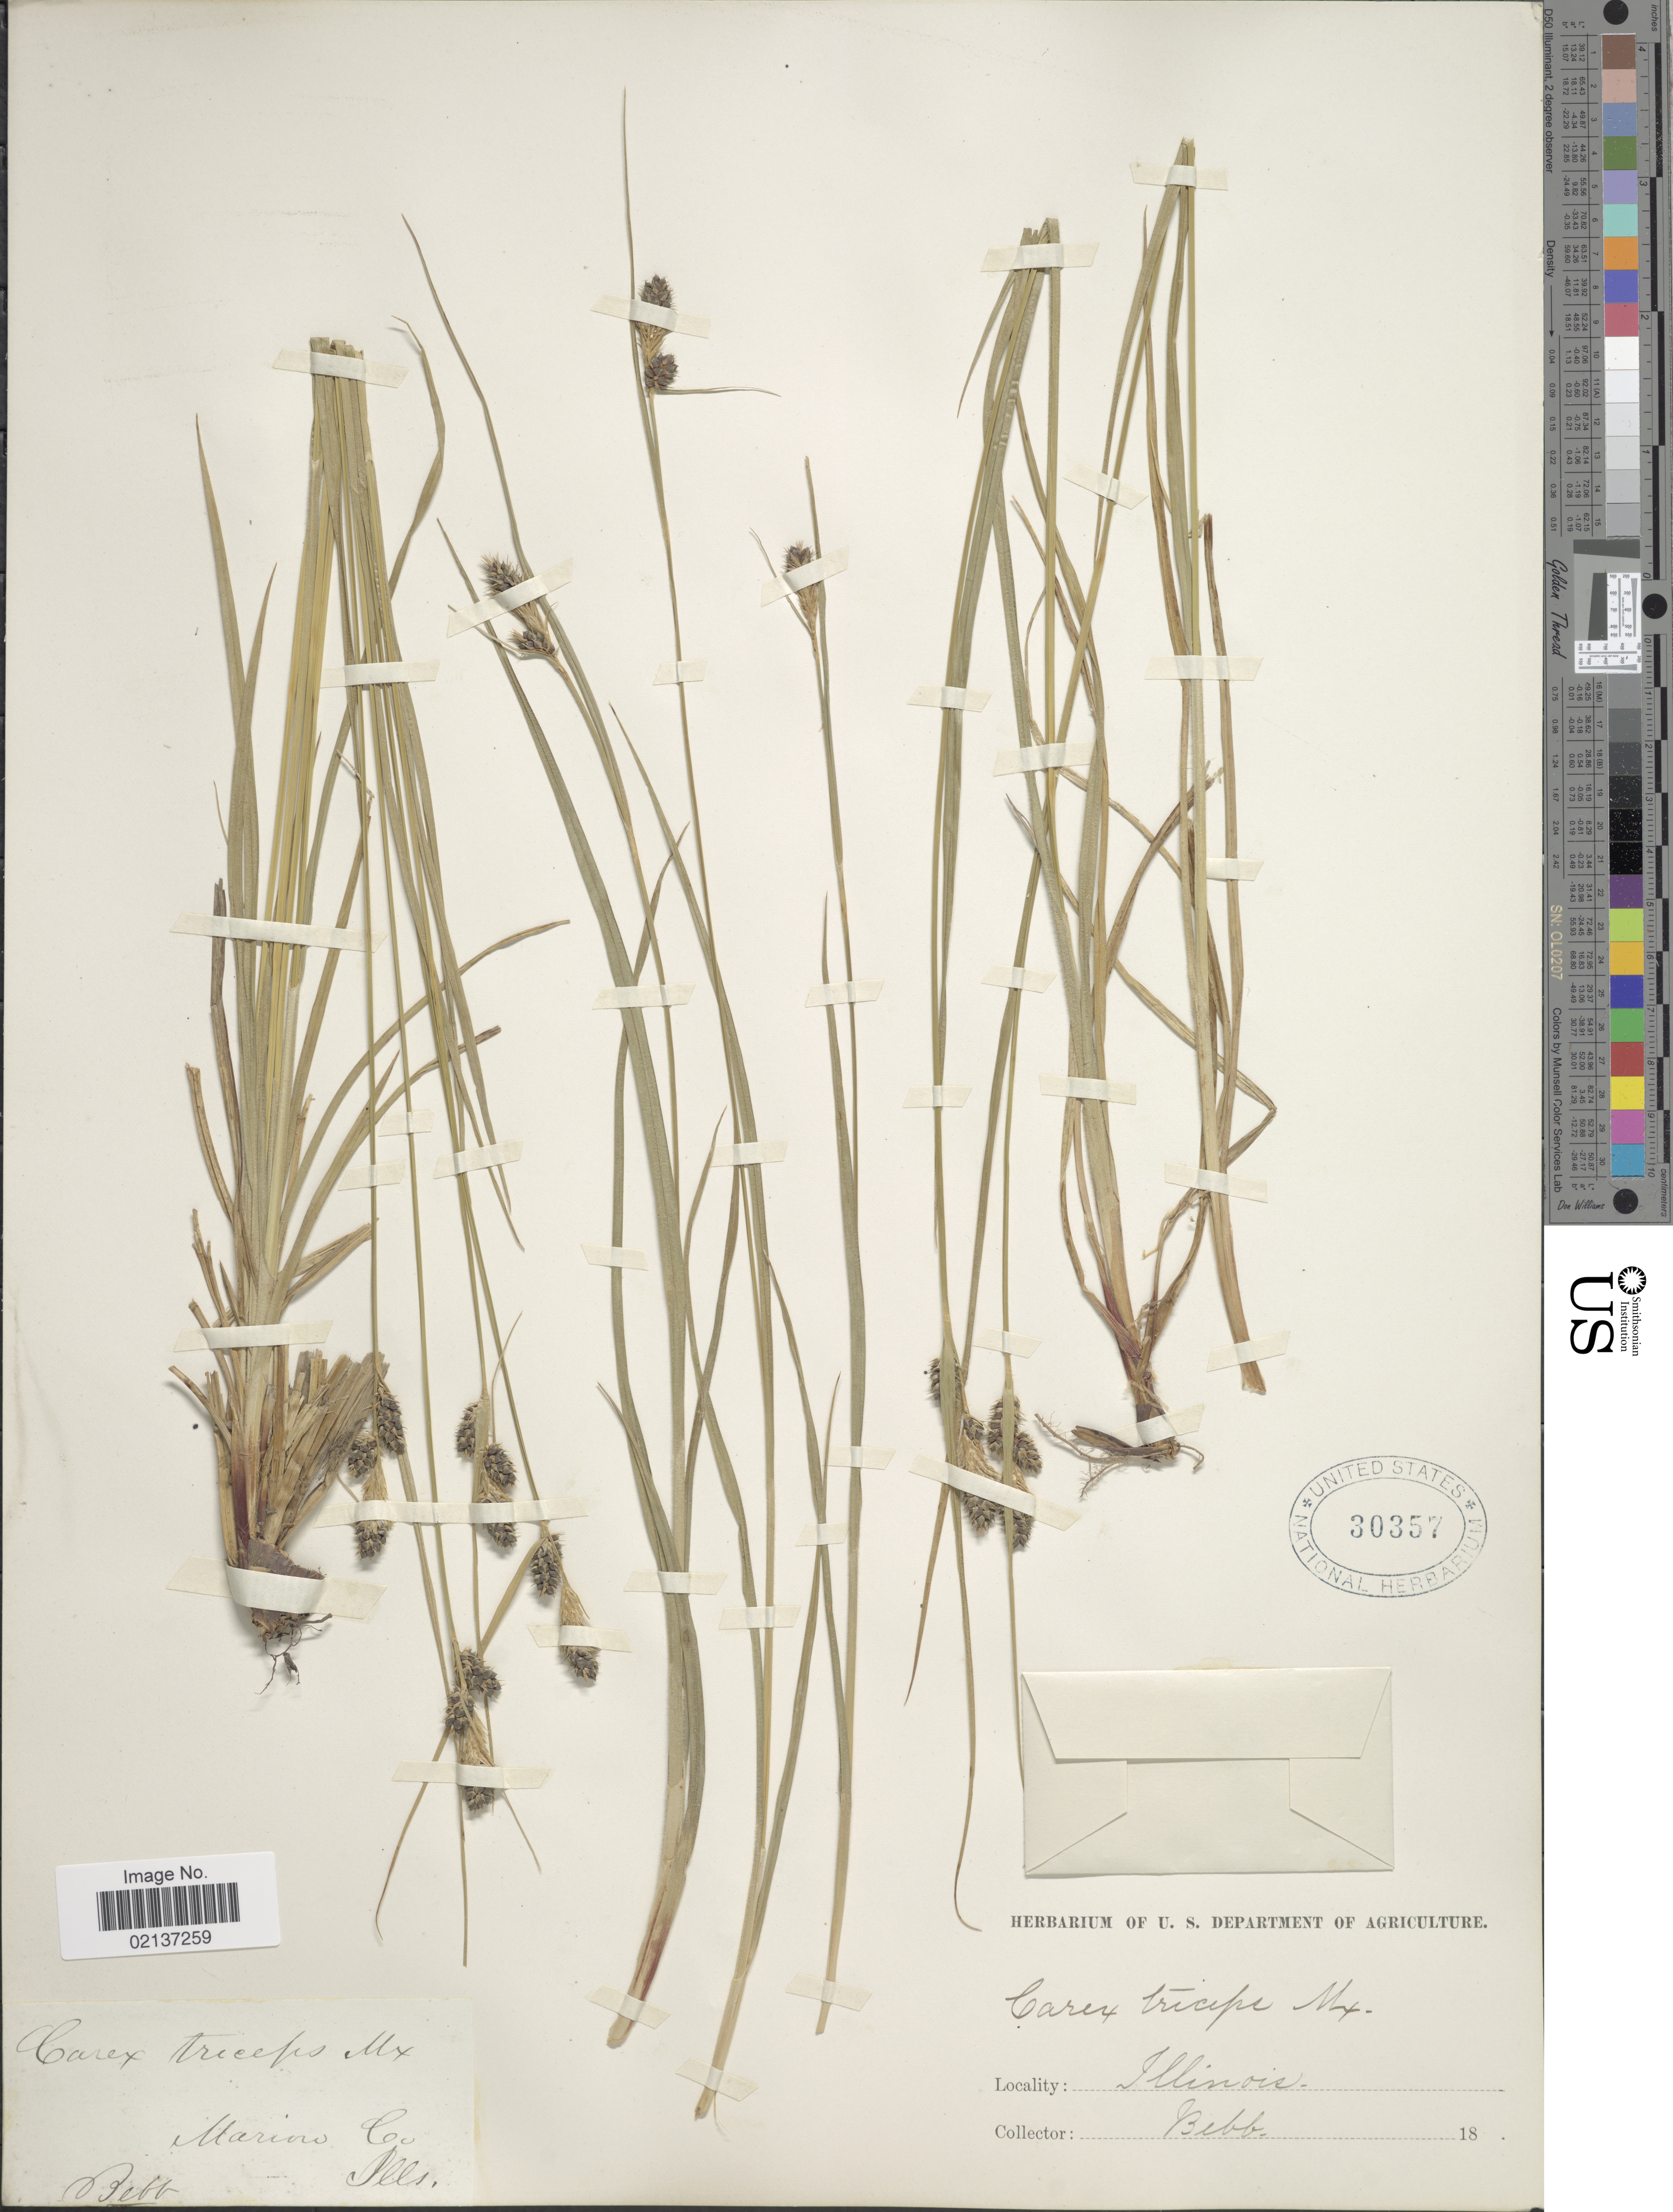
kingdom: Plantae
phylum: Tracheophyta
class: Liliopsida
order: Poales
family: Cyperaceae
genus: Carex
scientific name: Carex hirsutella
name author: Mack.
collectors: -. Bebb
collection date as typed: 18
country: United States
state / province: Illinois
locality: Marion Co.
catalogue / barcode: US 30357